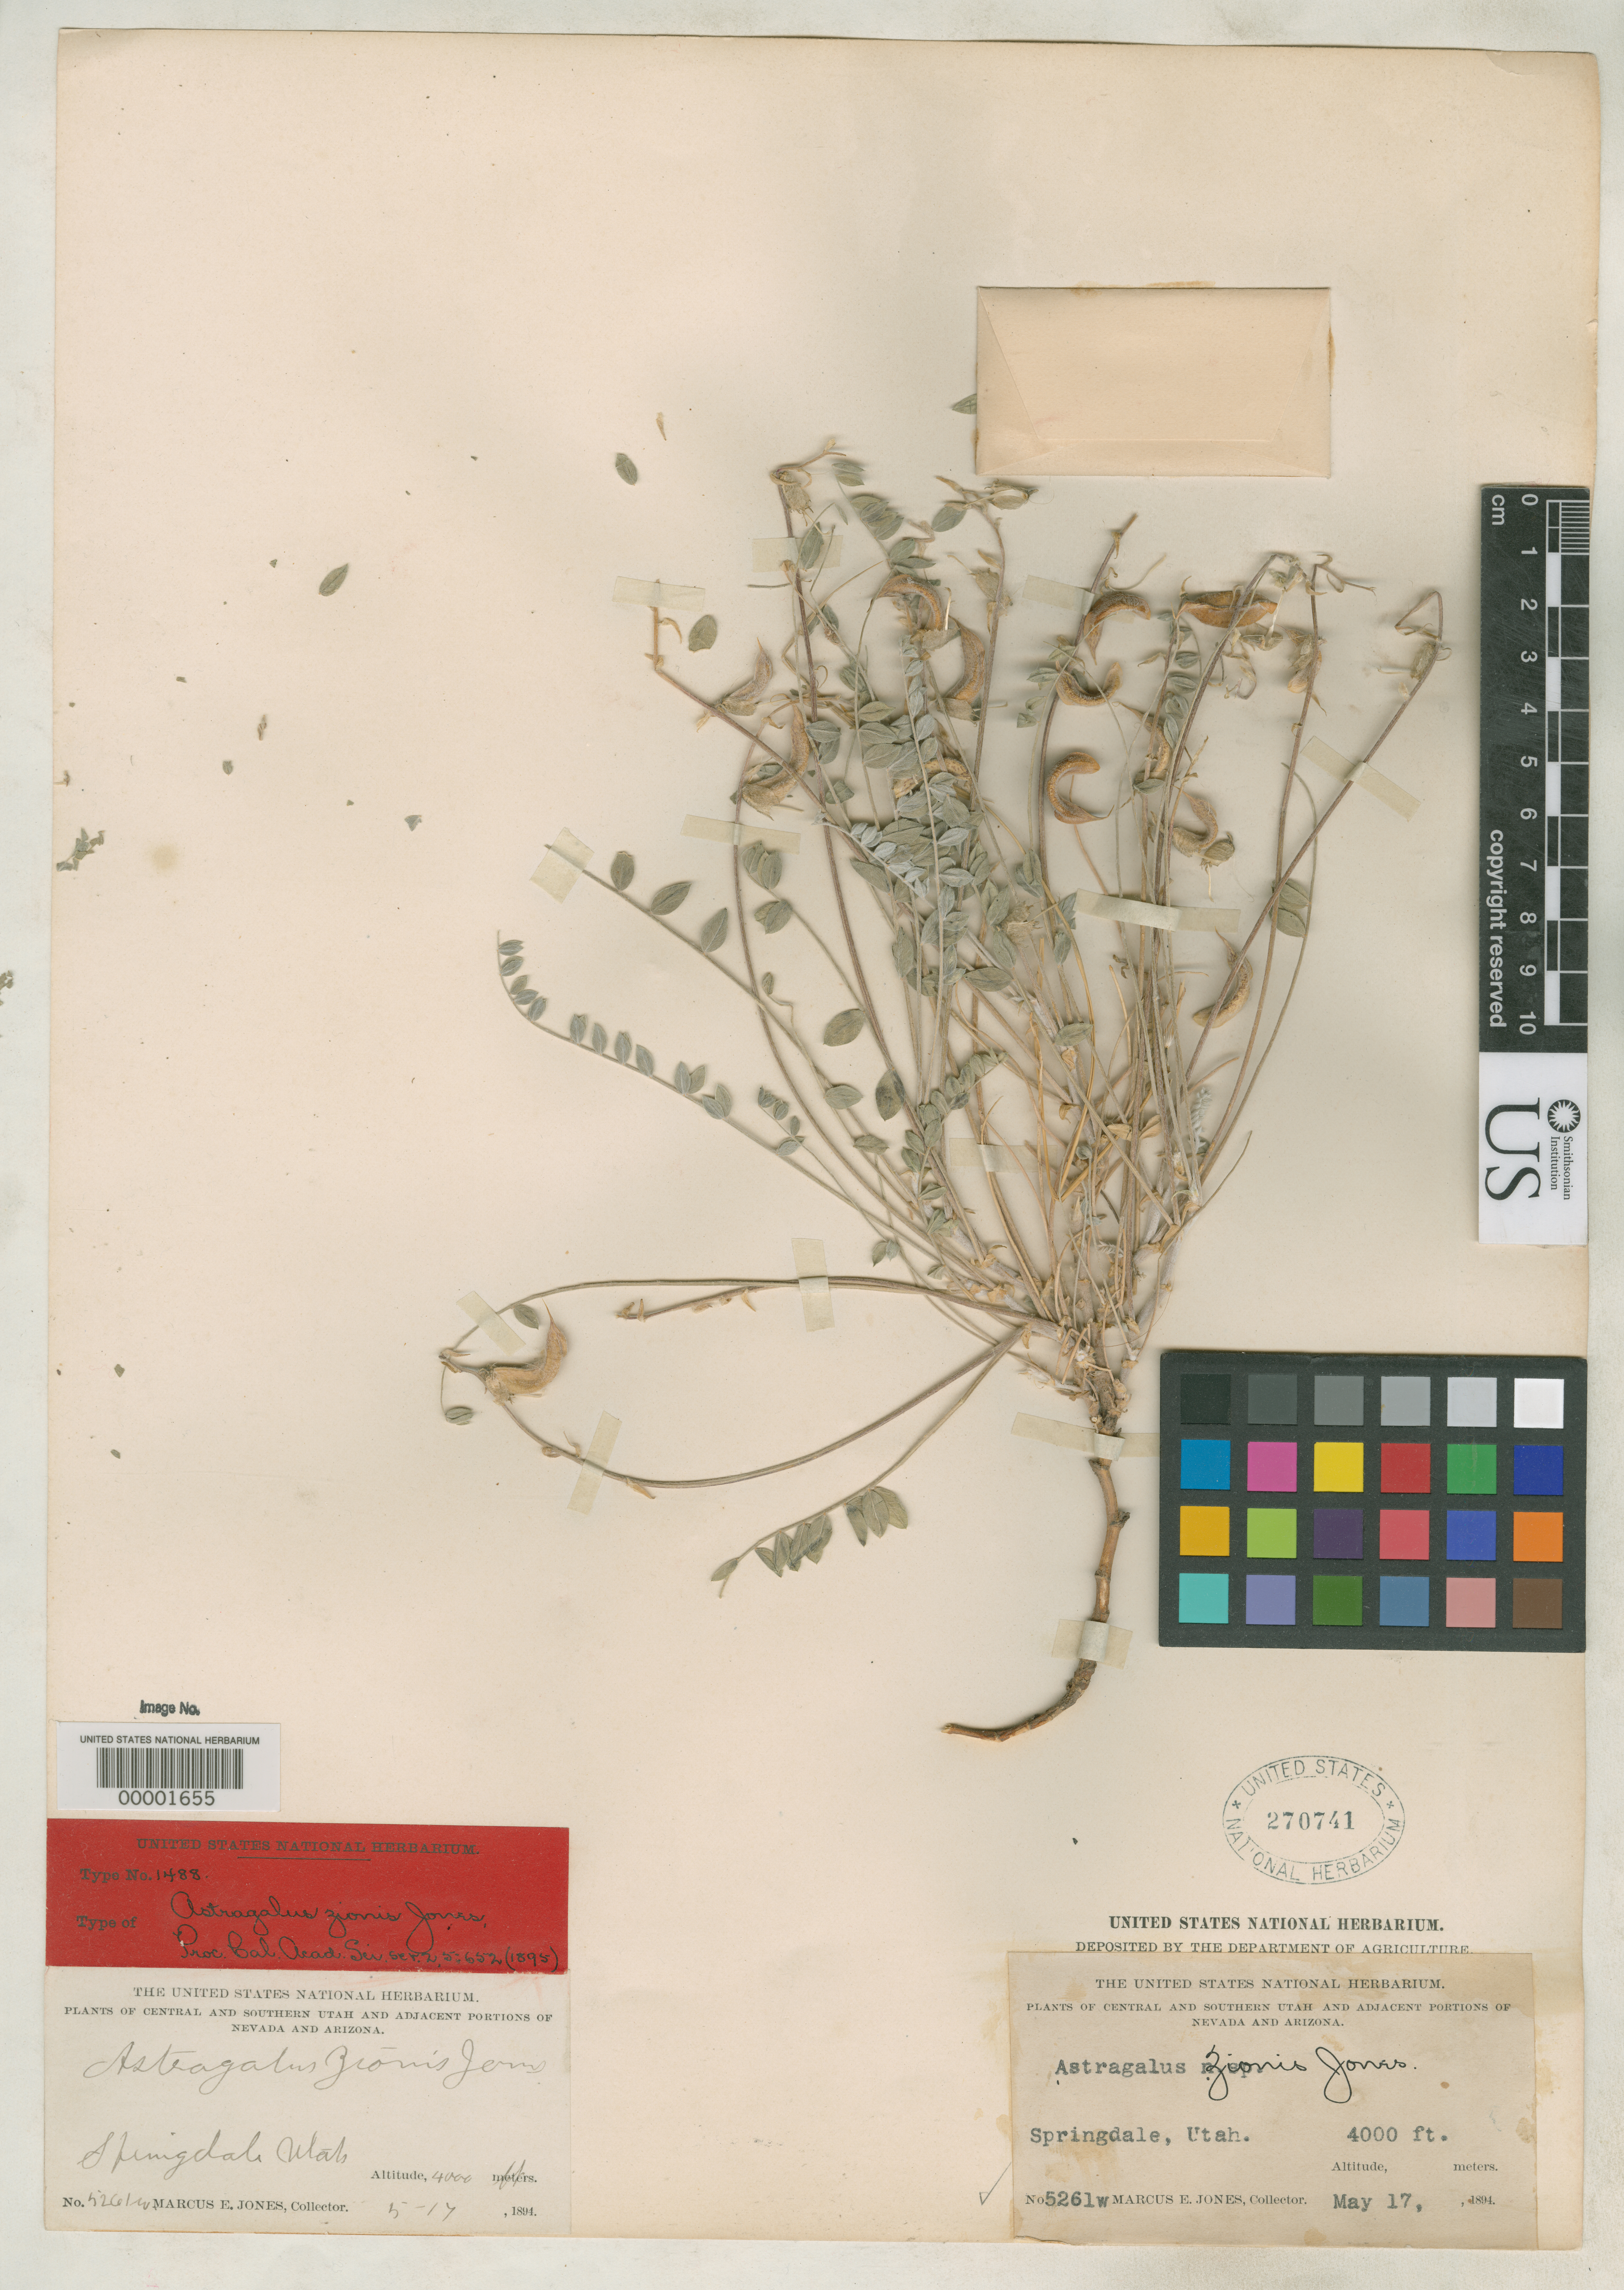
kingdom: Plantae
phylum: Tracheophyta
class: Magnoliopsida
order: Fabales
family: Fabaceae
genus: Astragalus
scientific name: Astragalus zionis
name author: M.E. Jones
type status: Isosyntype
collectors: M. E. Jones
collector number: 5261 w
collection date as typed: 17 May 1894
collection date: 1894-05-17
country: United States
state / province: Utah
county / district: Washington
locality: Springdale.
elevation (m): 1219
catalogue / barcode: US 270741